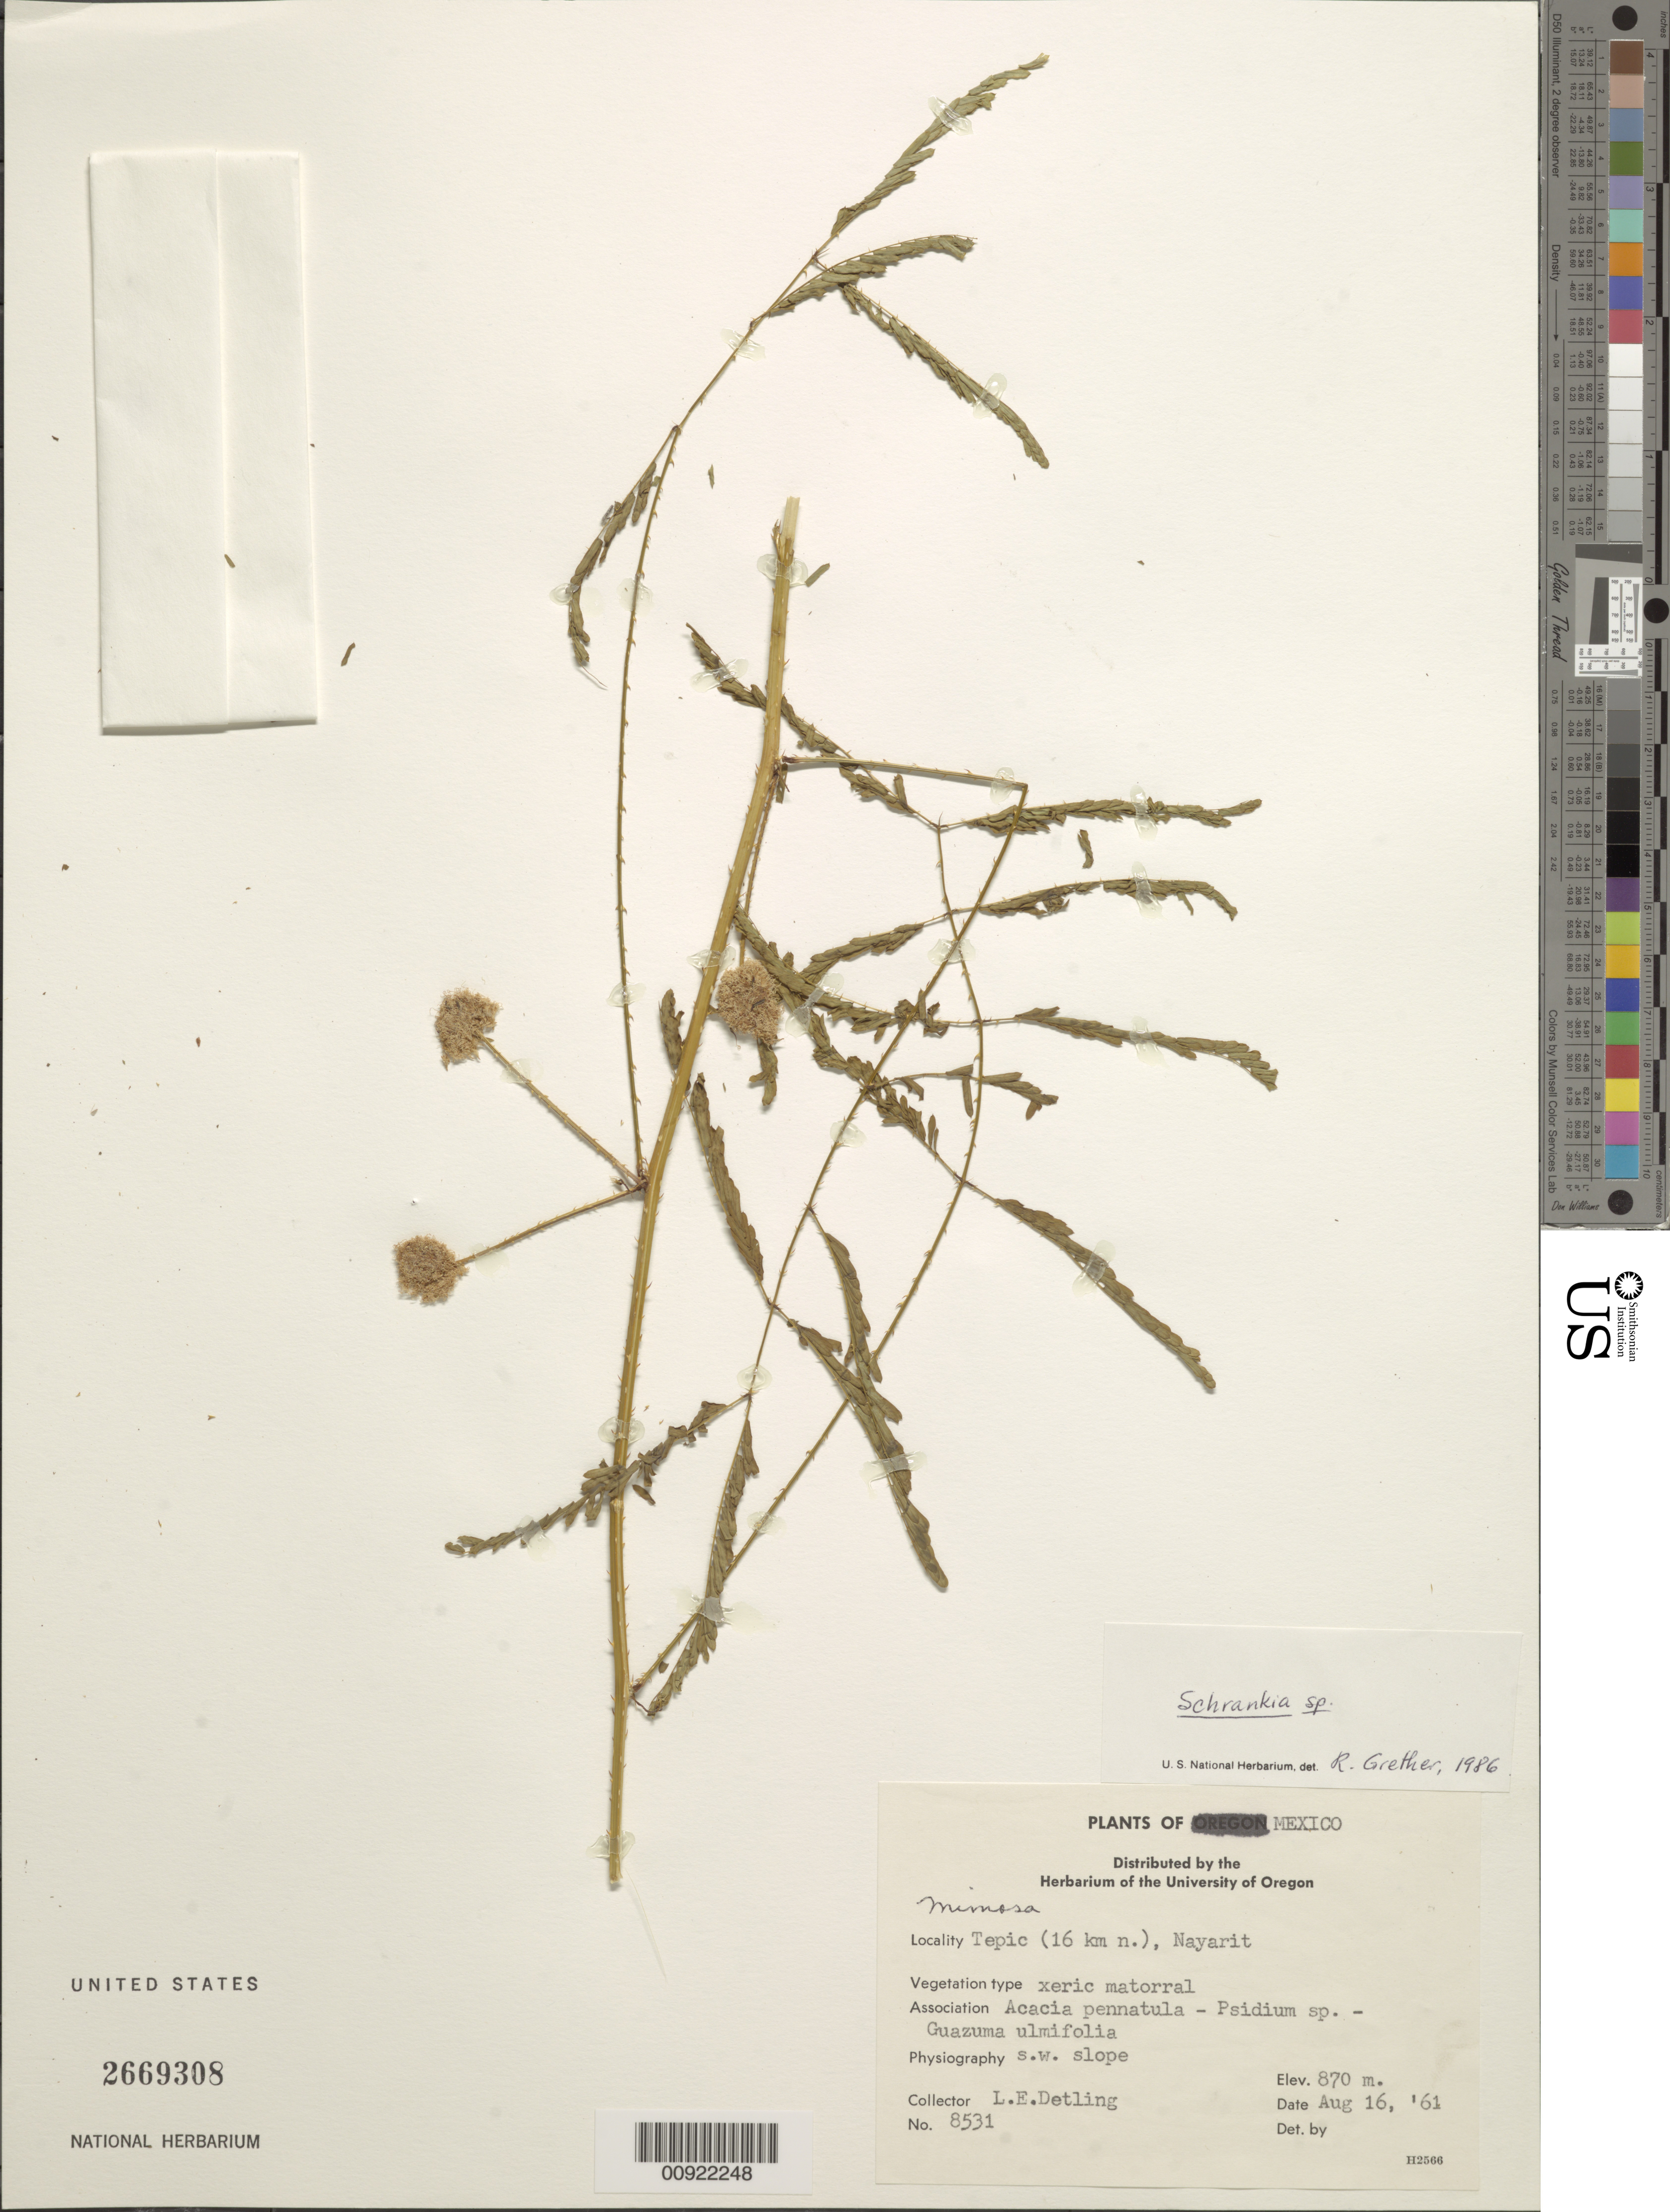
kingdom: Plantae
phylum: Tracheophyta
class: Magnoliopsida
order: Fabales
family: Fabaceae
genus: Mimosa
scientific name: Mimosa sp.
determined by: Strong, Mark T., (BOT), Smithsonian Institution - National Museum of Natural History (UNITED STATES)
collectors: L. E. Detling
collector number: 8531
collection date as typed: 16 Aug 1961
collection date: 1961-08-16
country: Mexico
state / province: Nayarit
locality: Tepic (16 km N), Nayarit.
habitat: Xeric matorral. Association Acacia pennatula - Psidium sp. - Guazuma ulmifolia. Physiography SW slope.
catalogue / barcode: US 2669308